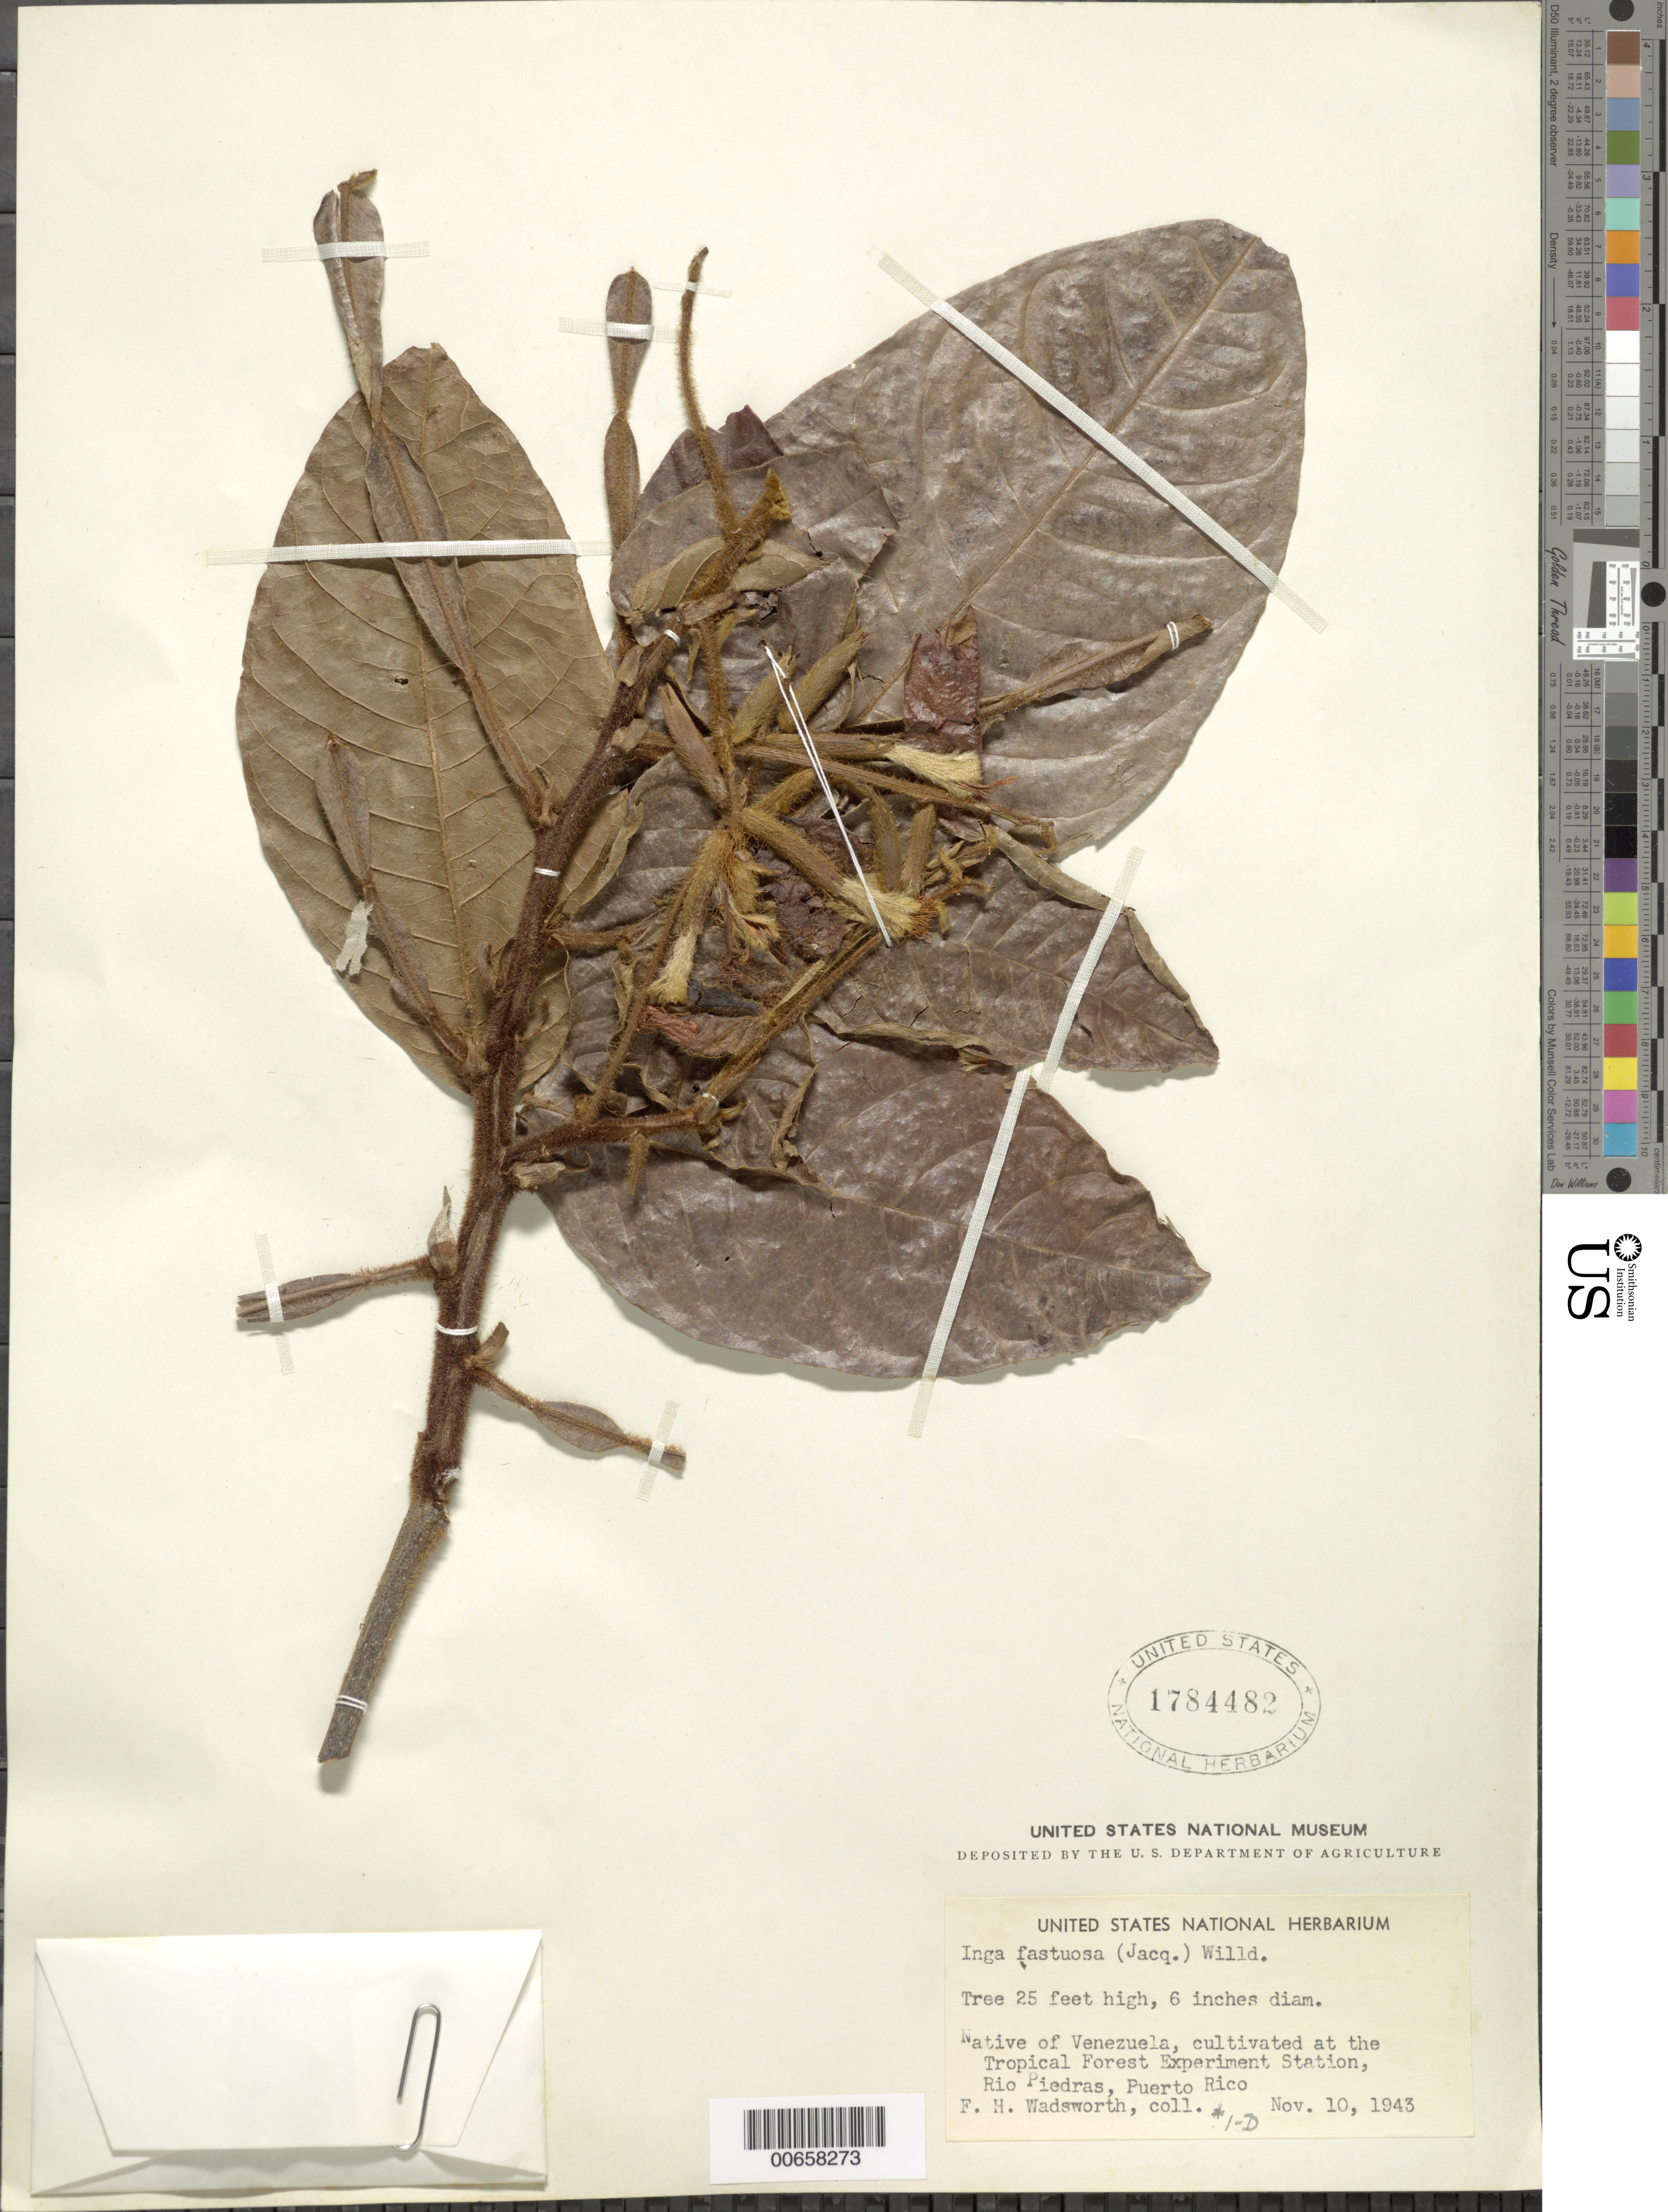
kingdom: Plantae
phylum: Tracheophyta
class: Magnoliopsida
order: Fabales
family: Fabaceae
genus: Inga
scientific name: Inga fastuosa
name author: (Jacq.) Willd.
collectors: F. Wadsworth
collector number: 1 d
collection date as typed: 10 Nov 1943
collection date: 1943-11-10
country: Puerto Rico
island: Greater Antilles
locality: Tropical Forest Exp. Station, Rio Piedras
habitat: Tropical Forest Exp. Station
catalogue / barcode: US 1784482